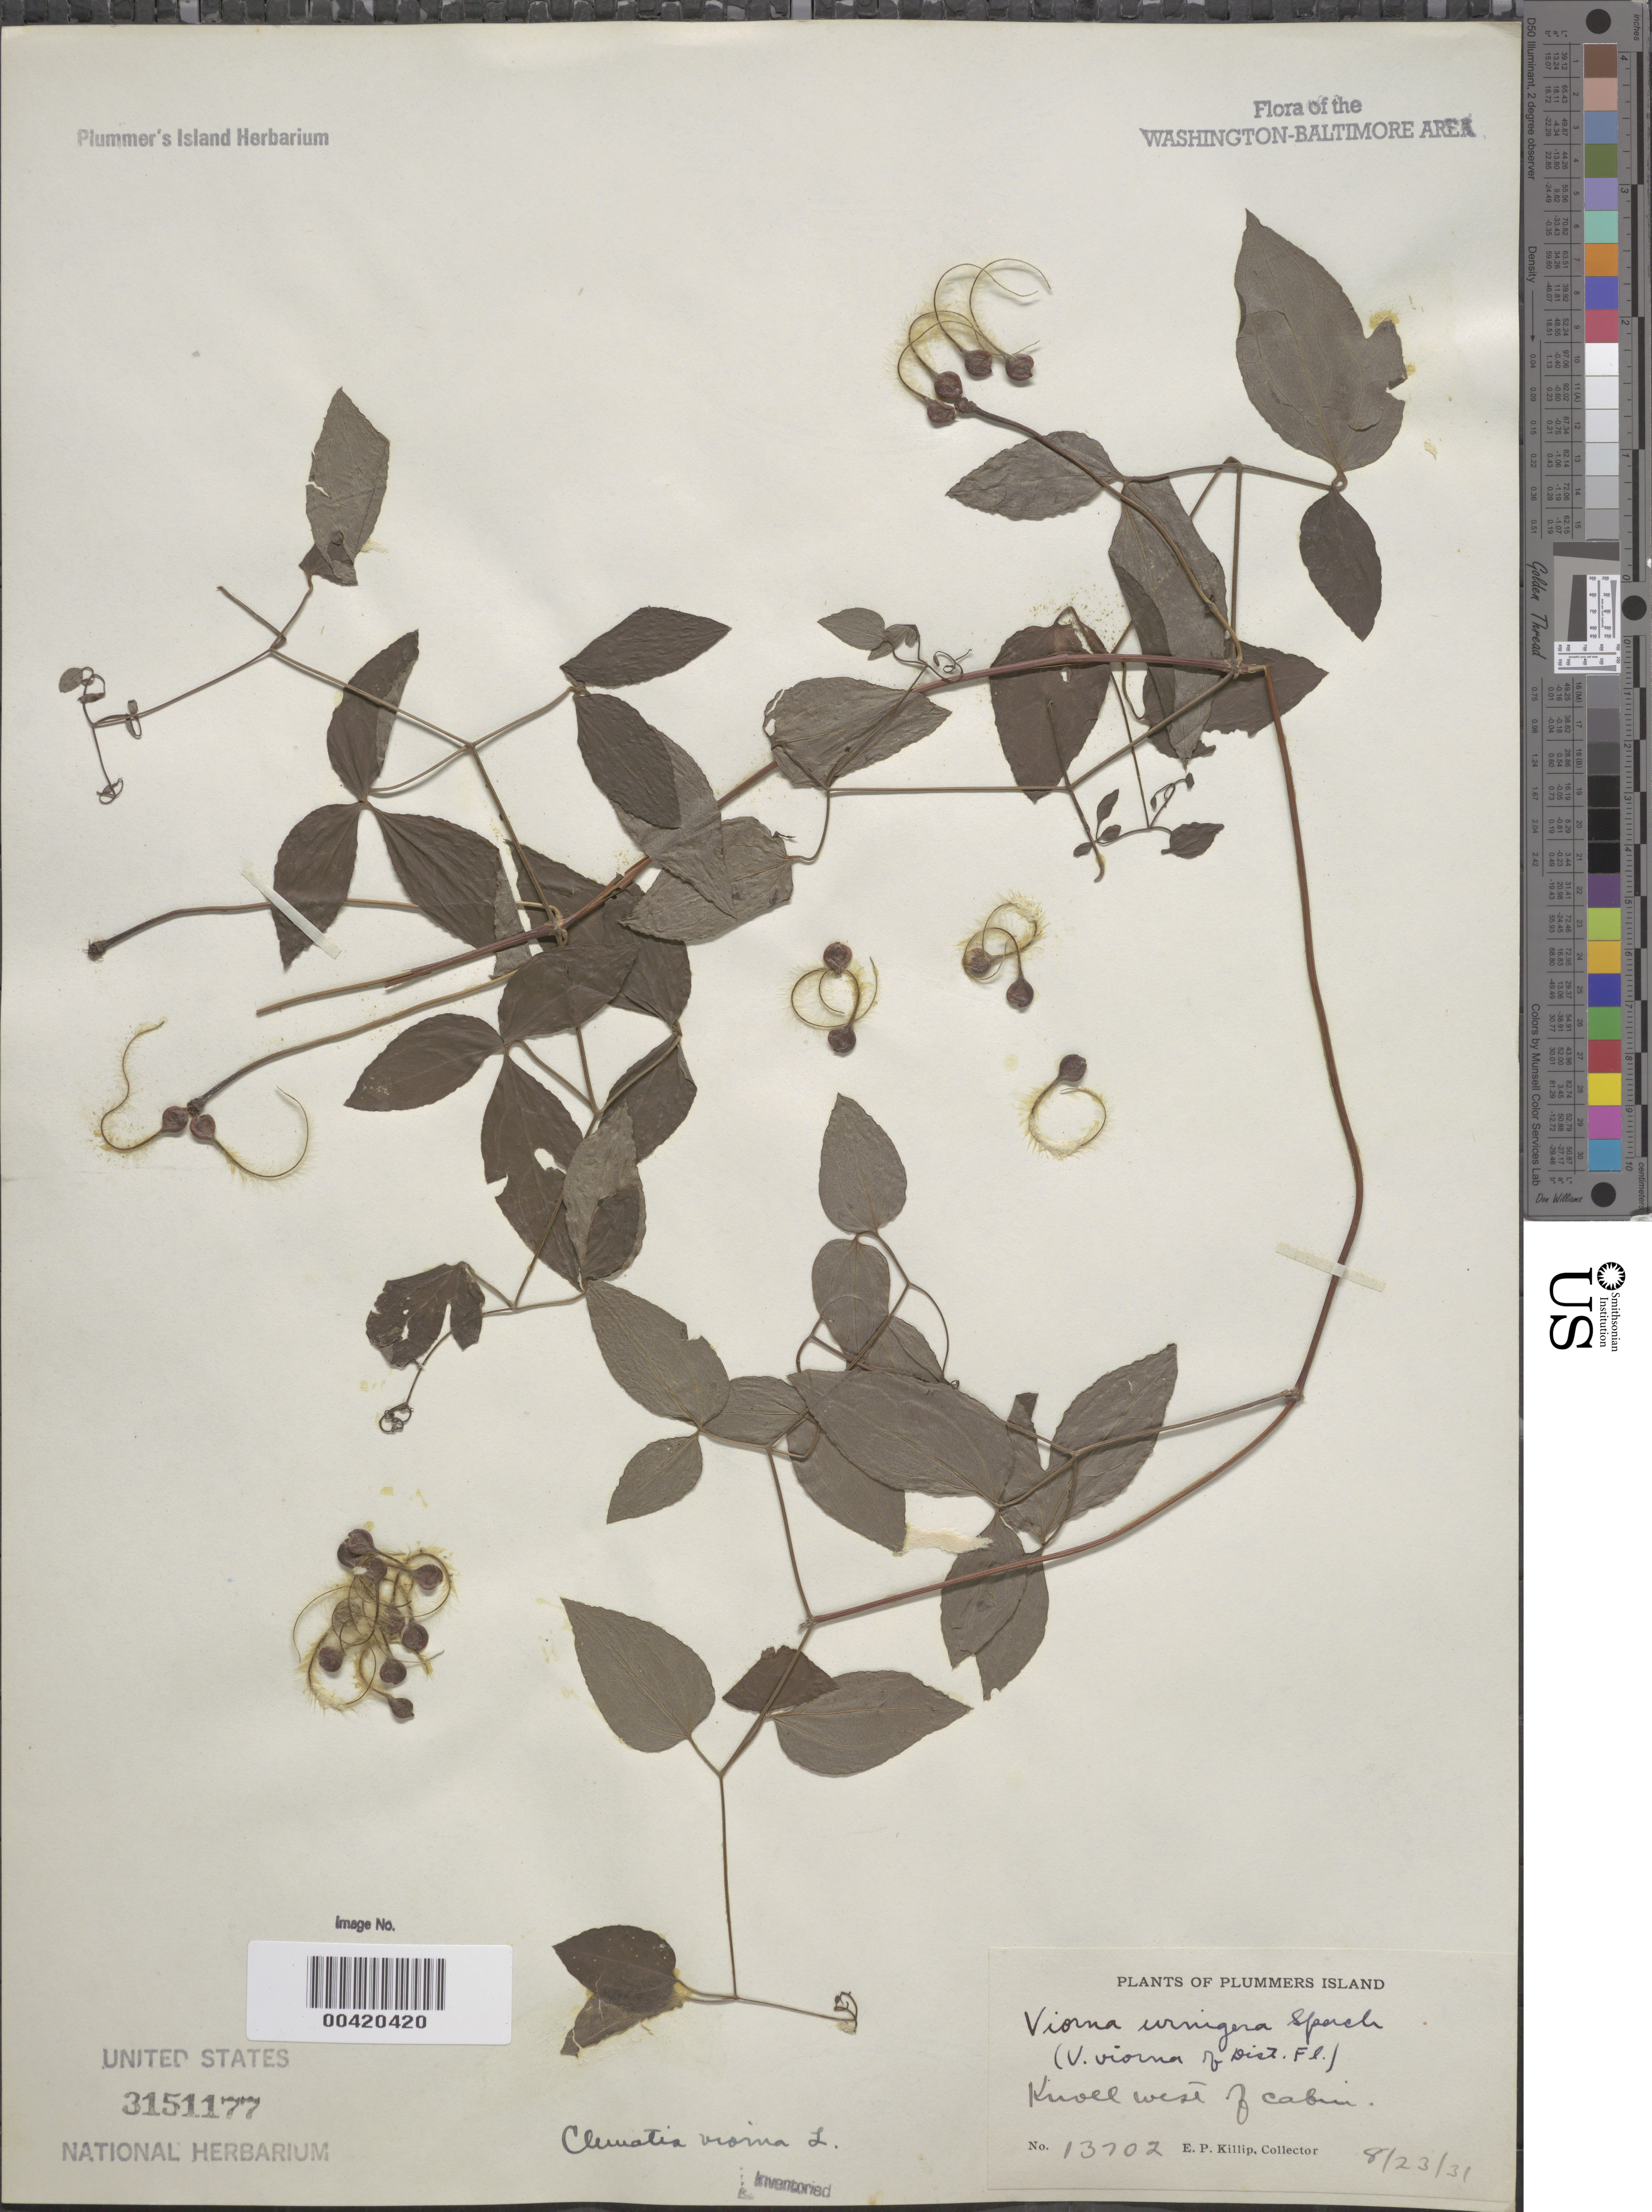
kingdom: Plantae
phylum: Tracheophyta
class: Magnoliopsida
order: Ranunculales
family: Ranunculaceae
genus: Clematis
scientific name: Clematis viorna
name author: L.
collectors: E. P. Killip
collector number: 13702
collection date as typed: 23 Aug 1931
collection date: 1931-08-23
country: United States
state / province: Maryland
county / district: Montgomery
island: Plummers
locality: Plummer's Island; knoll west of Cabin C. & O. Canal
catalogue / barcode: US 3151177